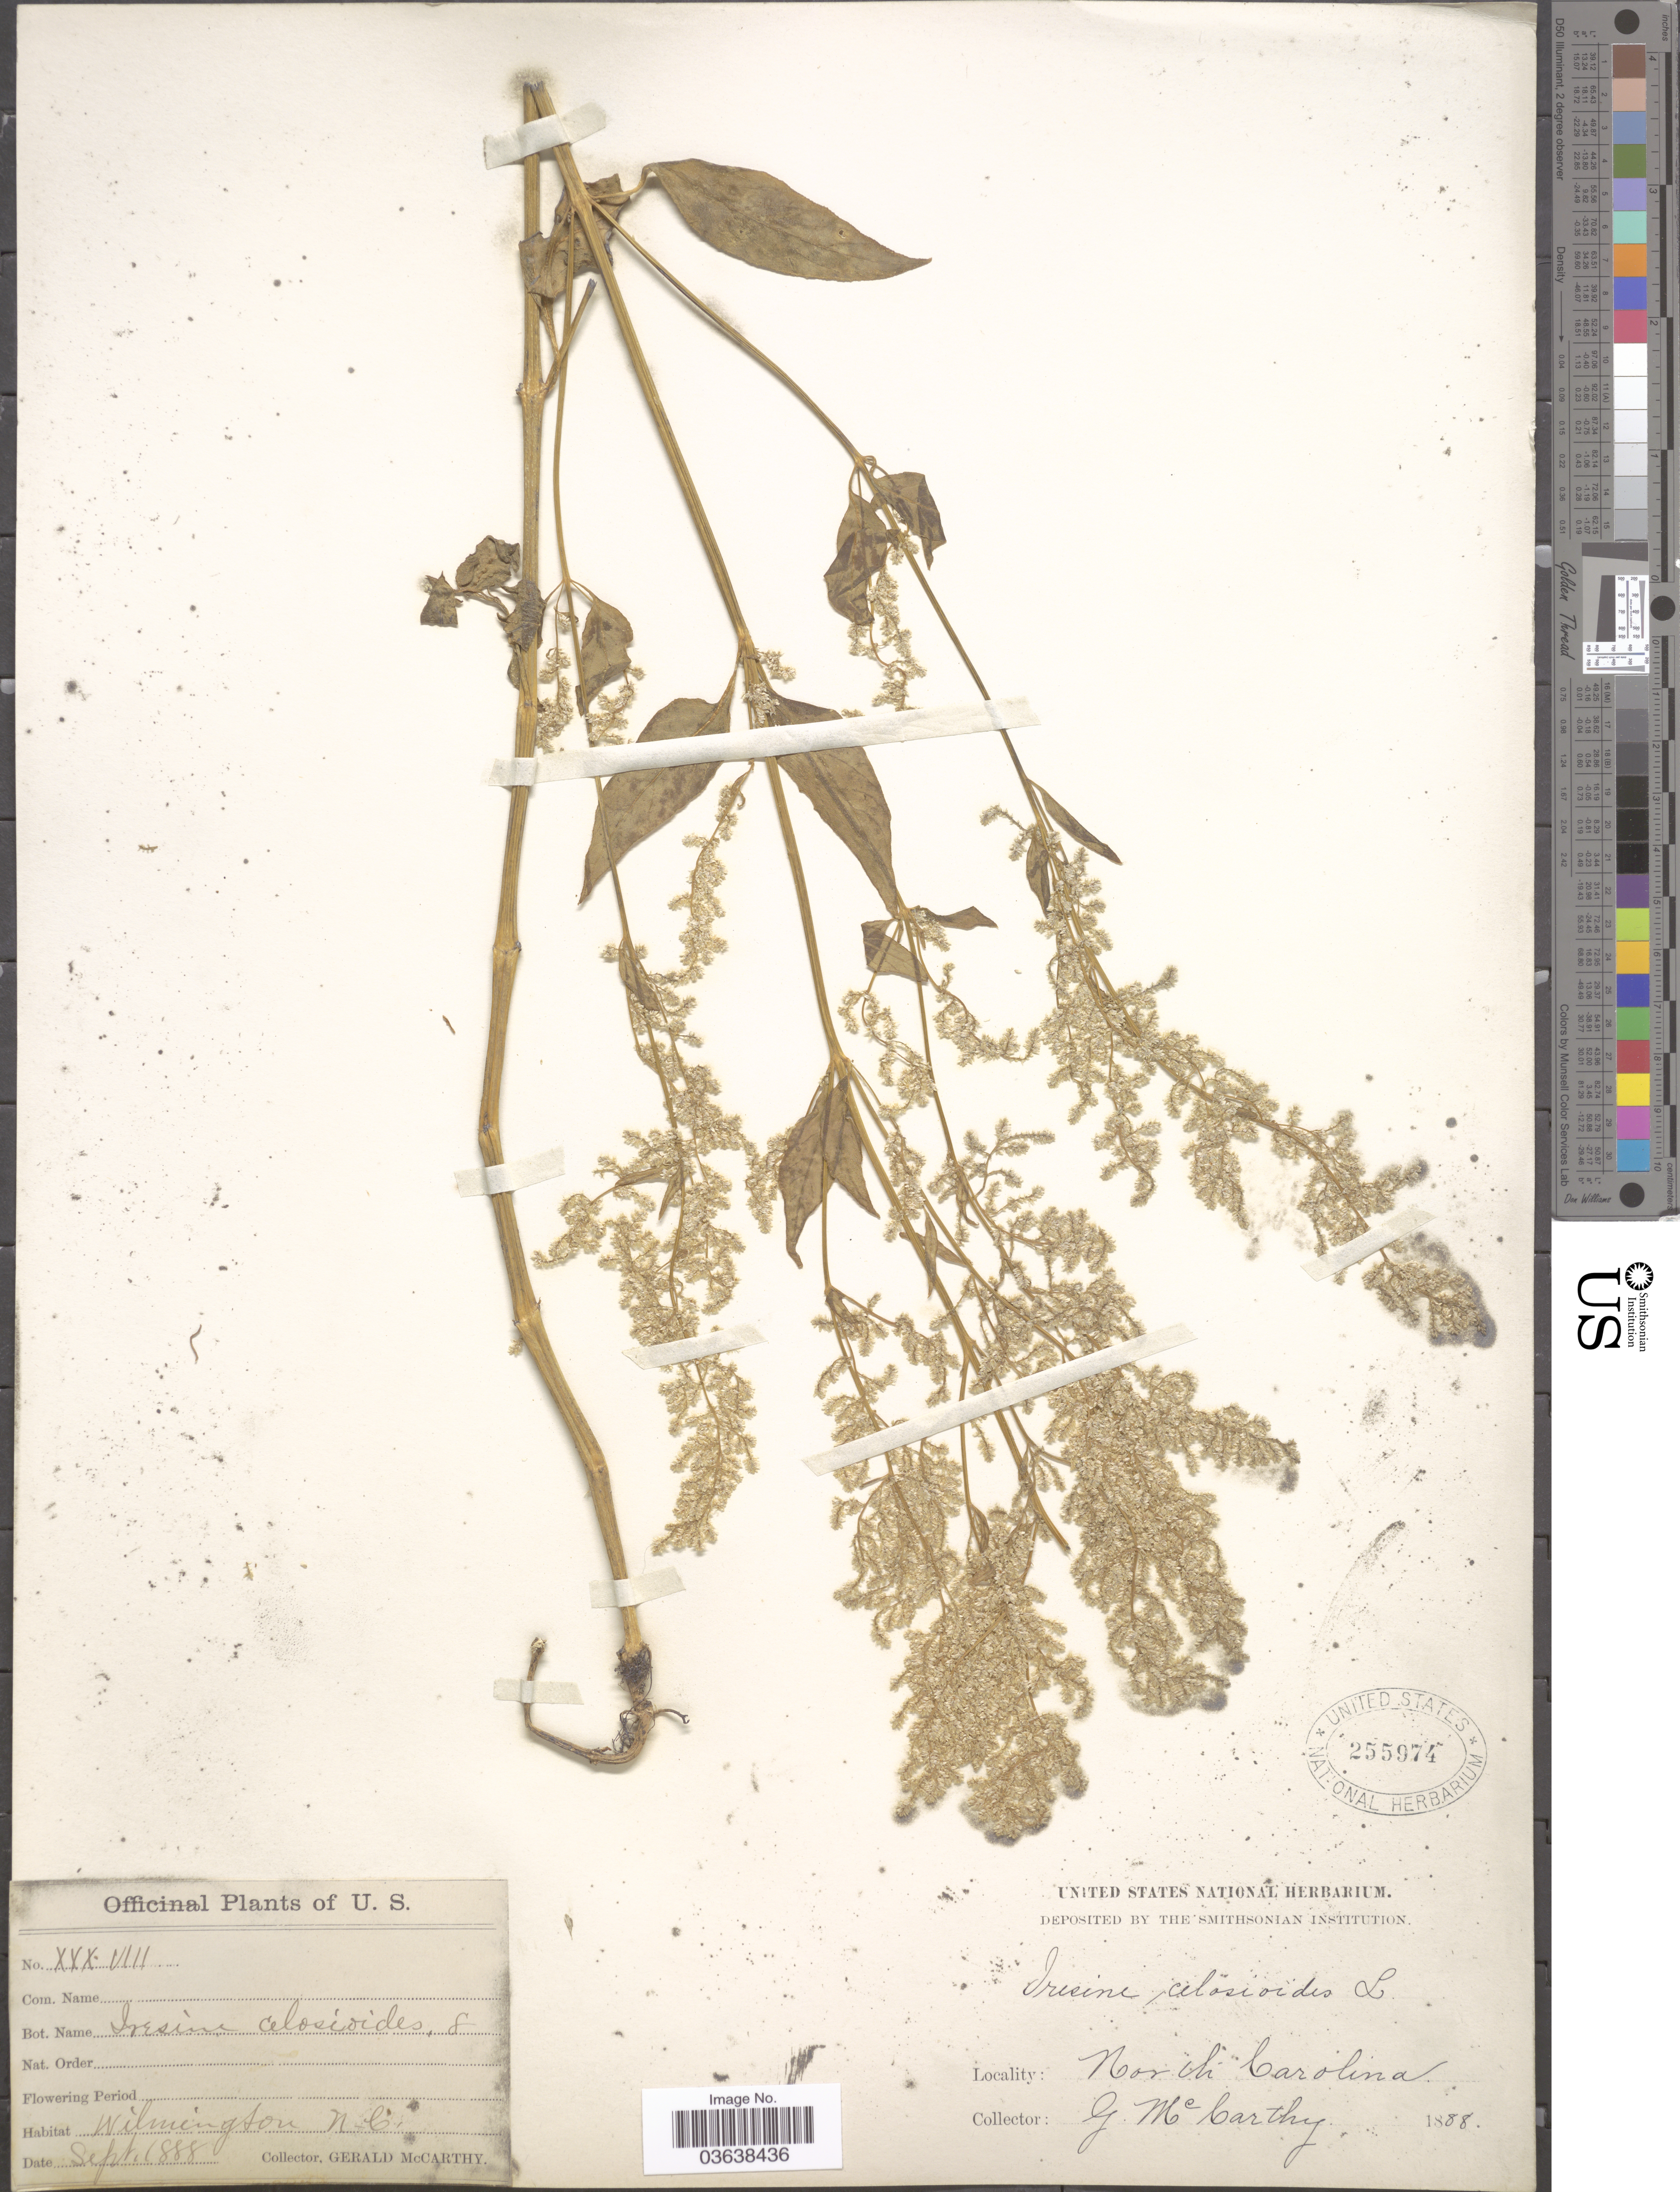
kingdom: Plantae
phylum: Tracheophyta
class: Magnoliopsida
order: Caryophyllales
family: Amaranthaceae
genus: Iresine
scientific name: Iresine celosia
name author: L.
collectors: G. McCarthy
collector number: XXX.VIII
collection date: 1888-09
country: United States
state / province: North Carolina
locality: Wilmington.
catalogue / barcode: US 255974